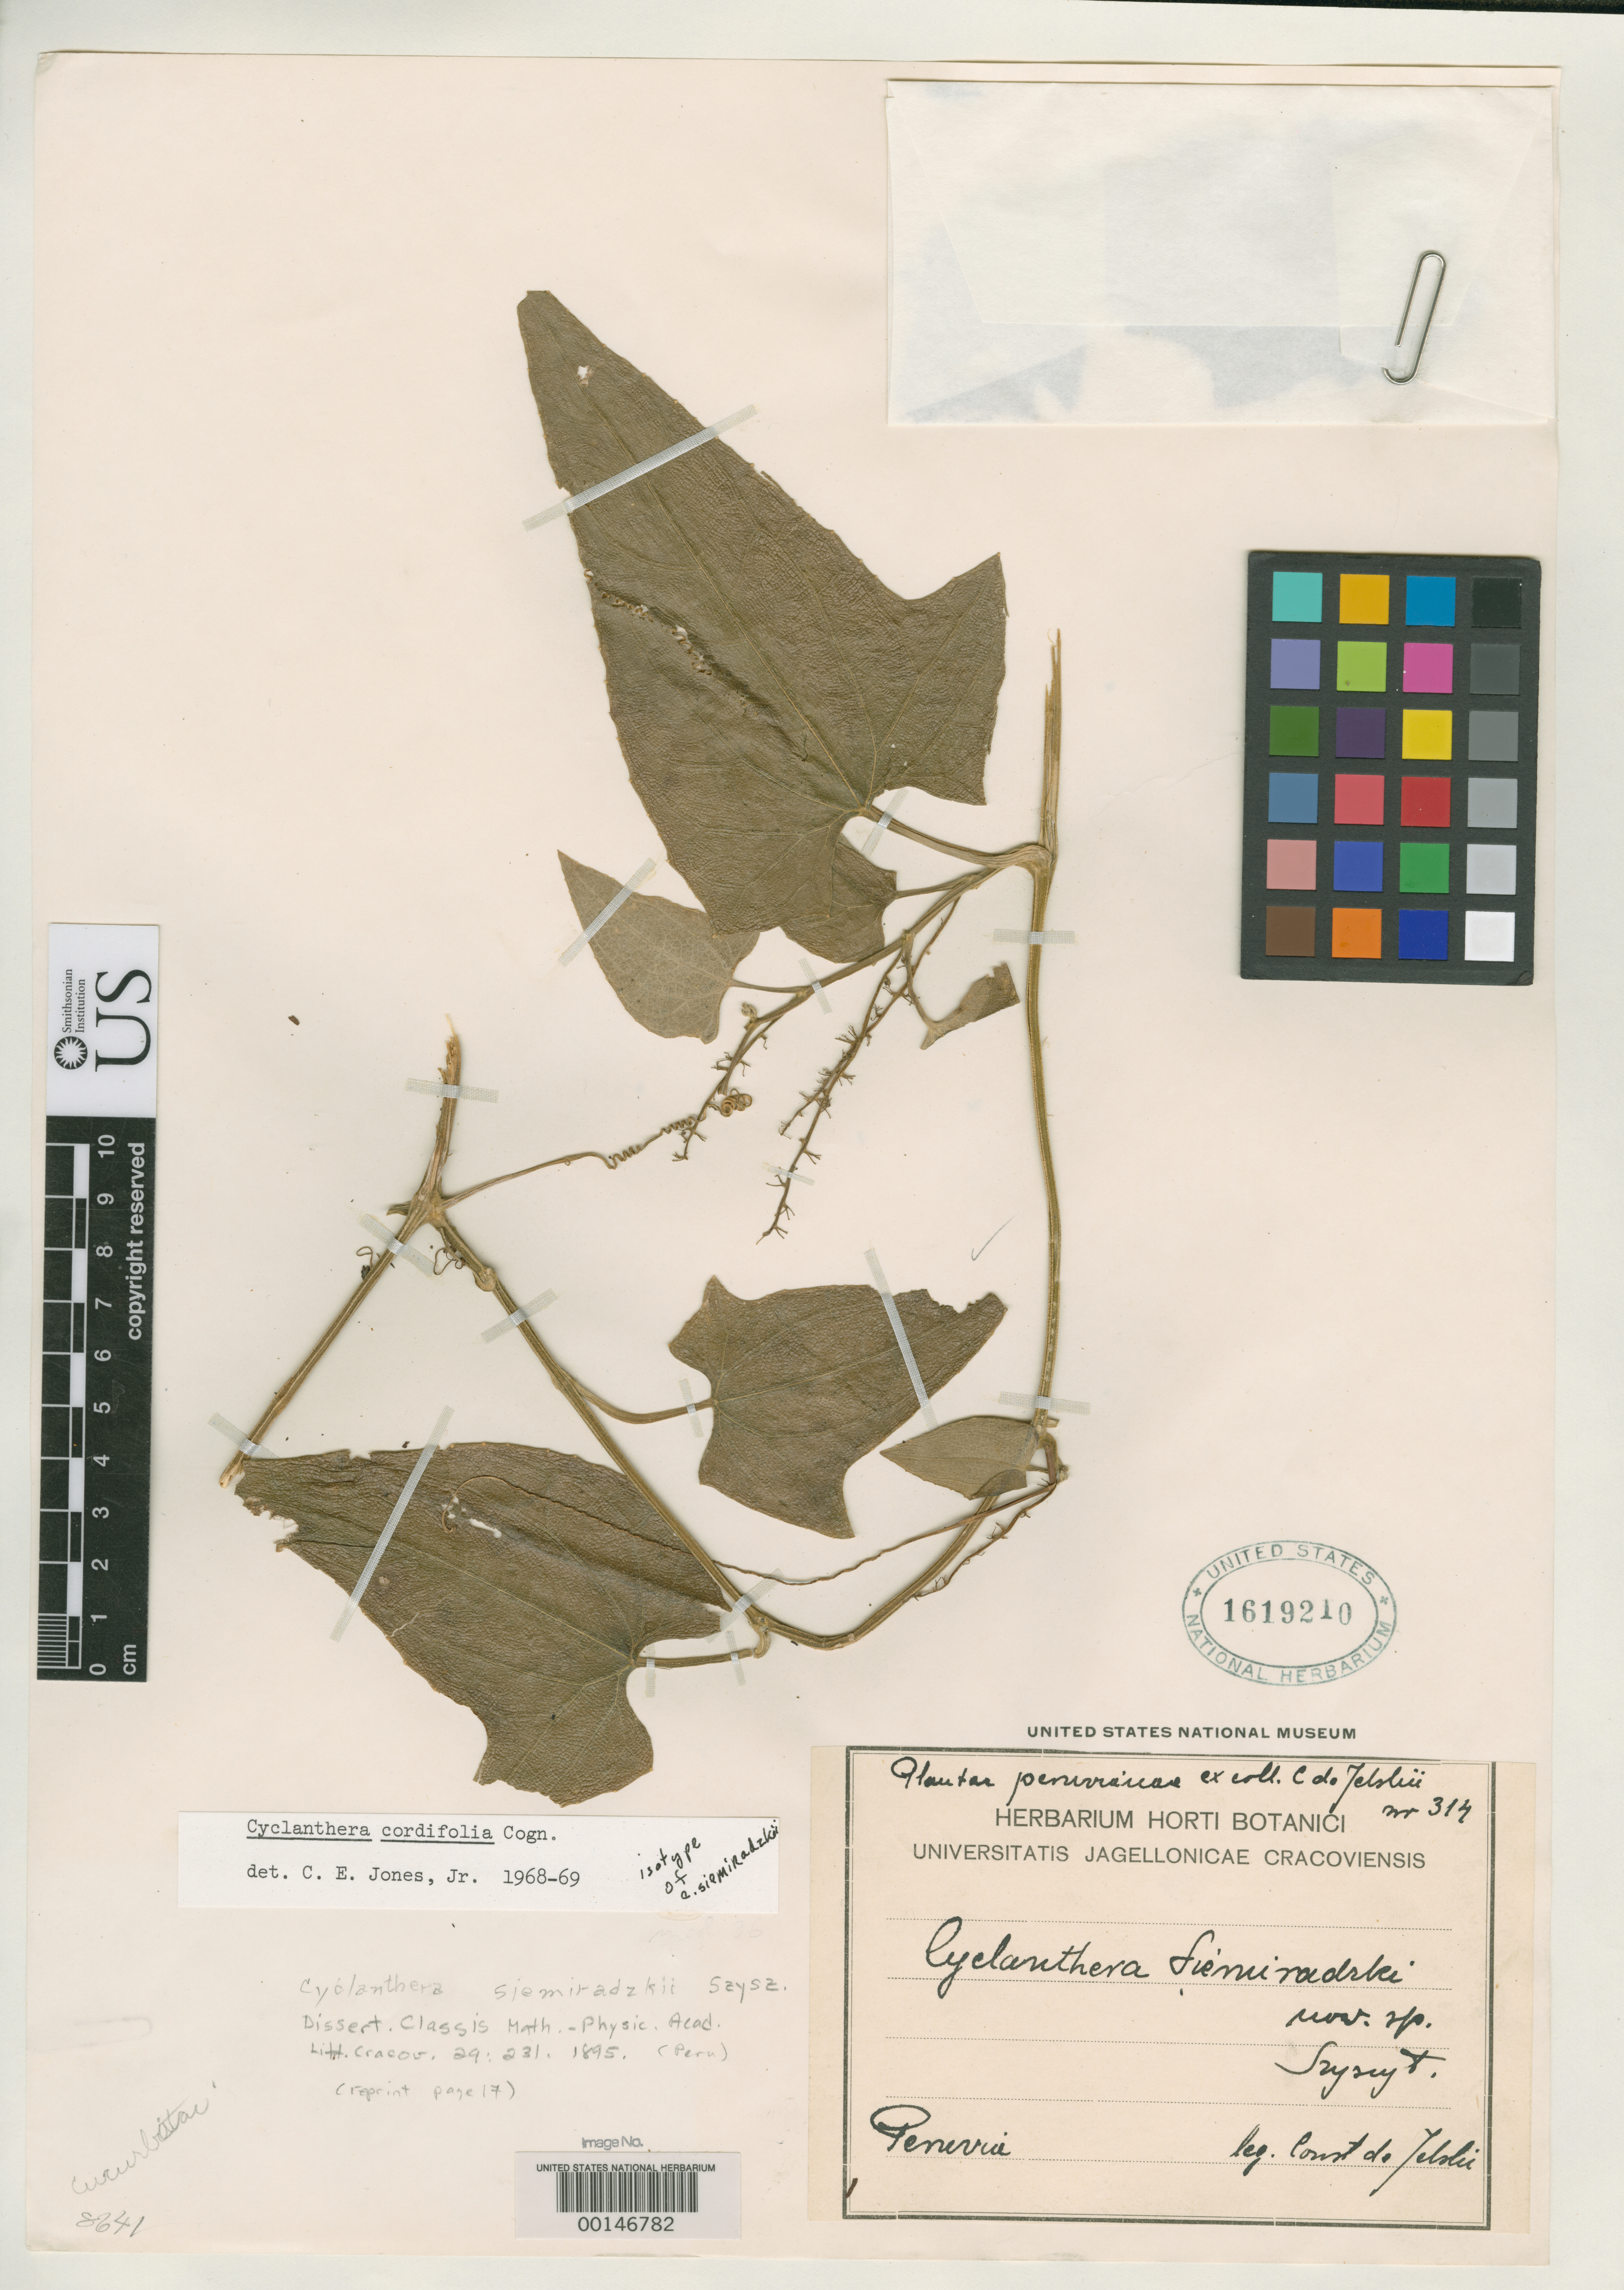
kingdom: Plantae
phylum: Tracheophyta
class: Magnoliopsida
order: Cucurbitales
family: Cucurbitaceae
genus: Cyclanthera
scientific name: Cyclanthera siemiradzkii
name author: Szyszyl.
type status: Isotype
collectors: C. von Jelski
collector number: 314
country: Peru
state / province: San Martín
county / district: Mariscal Cáceres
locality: Rio Huallaga, margen Derecha del; Balsa Probana; dtto. Tocache Nuevo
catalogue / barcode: US 1619210